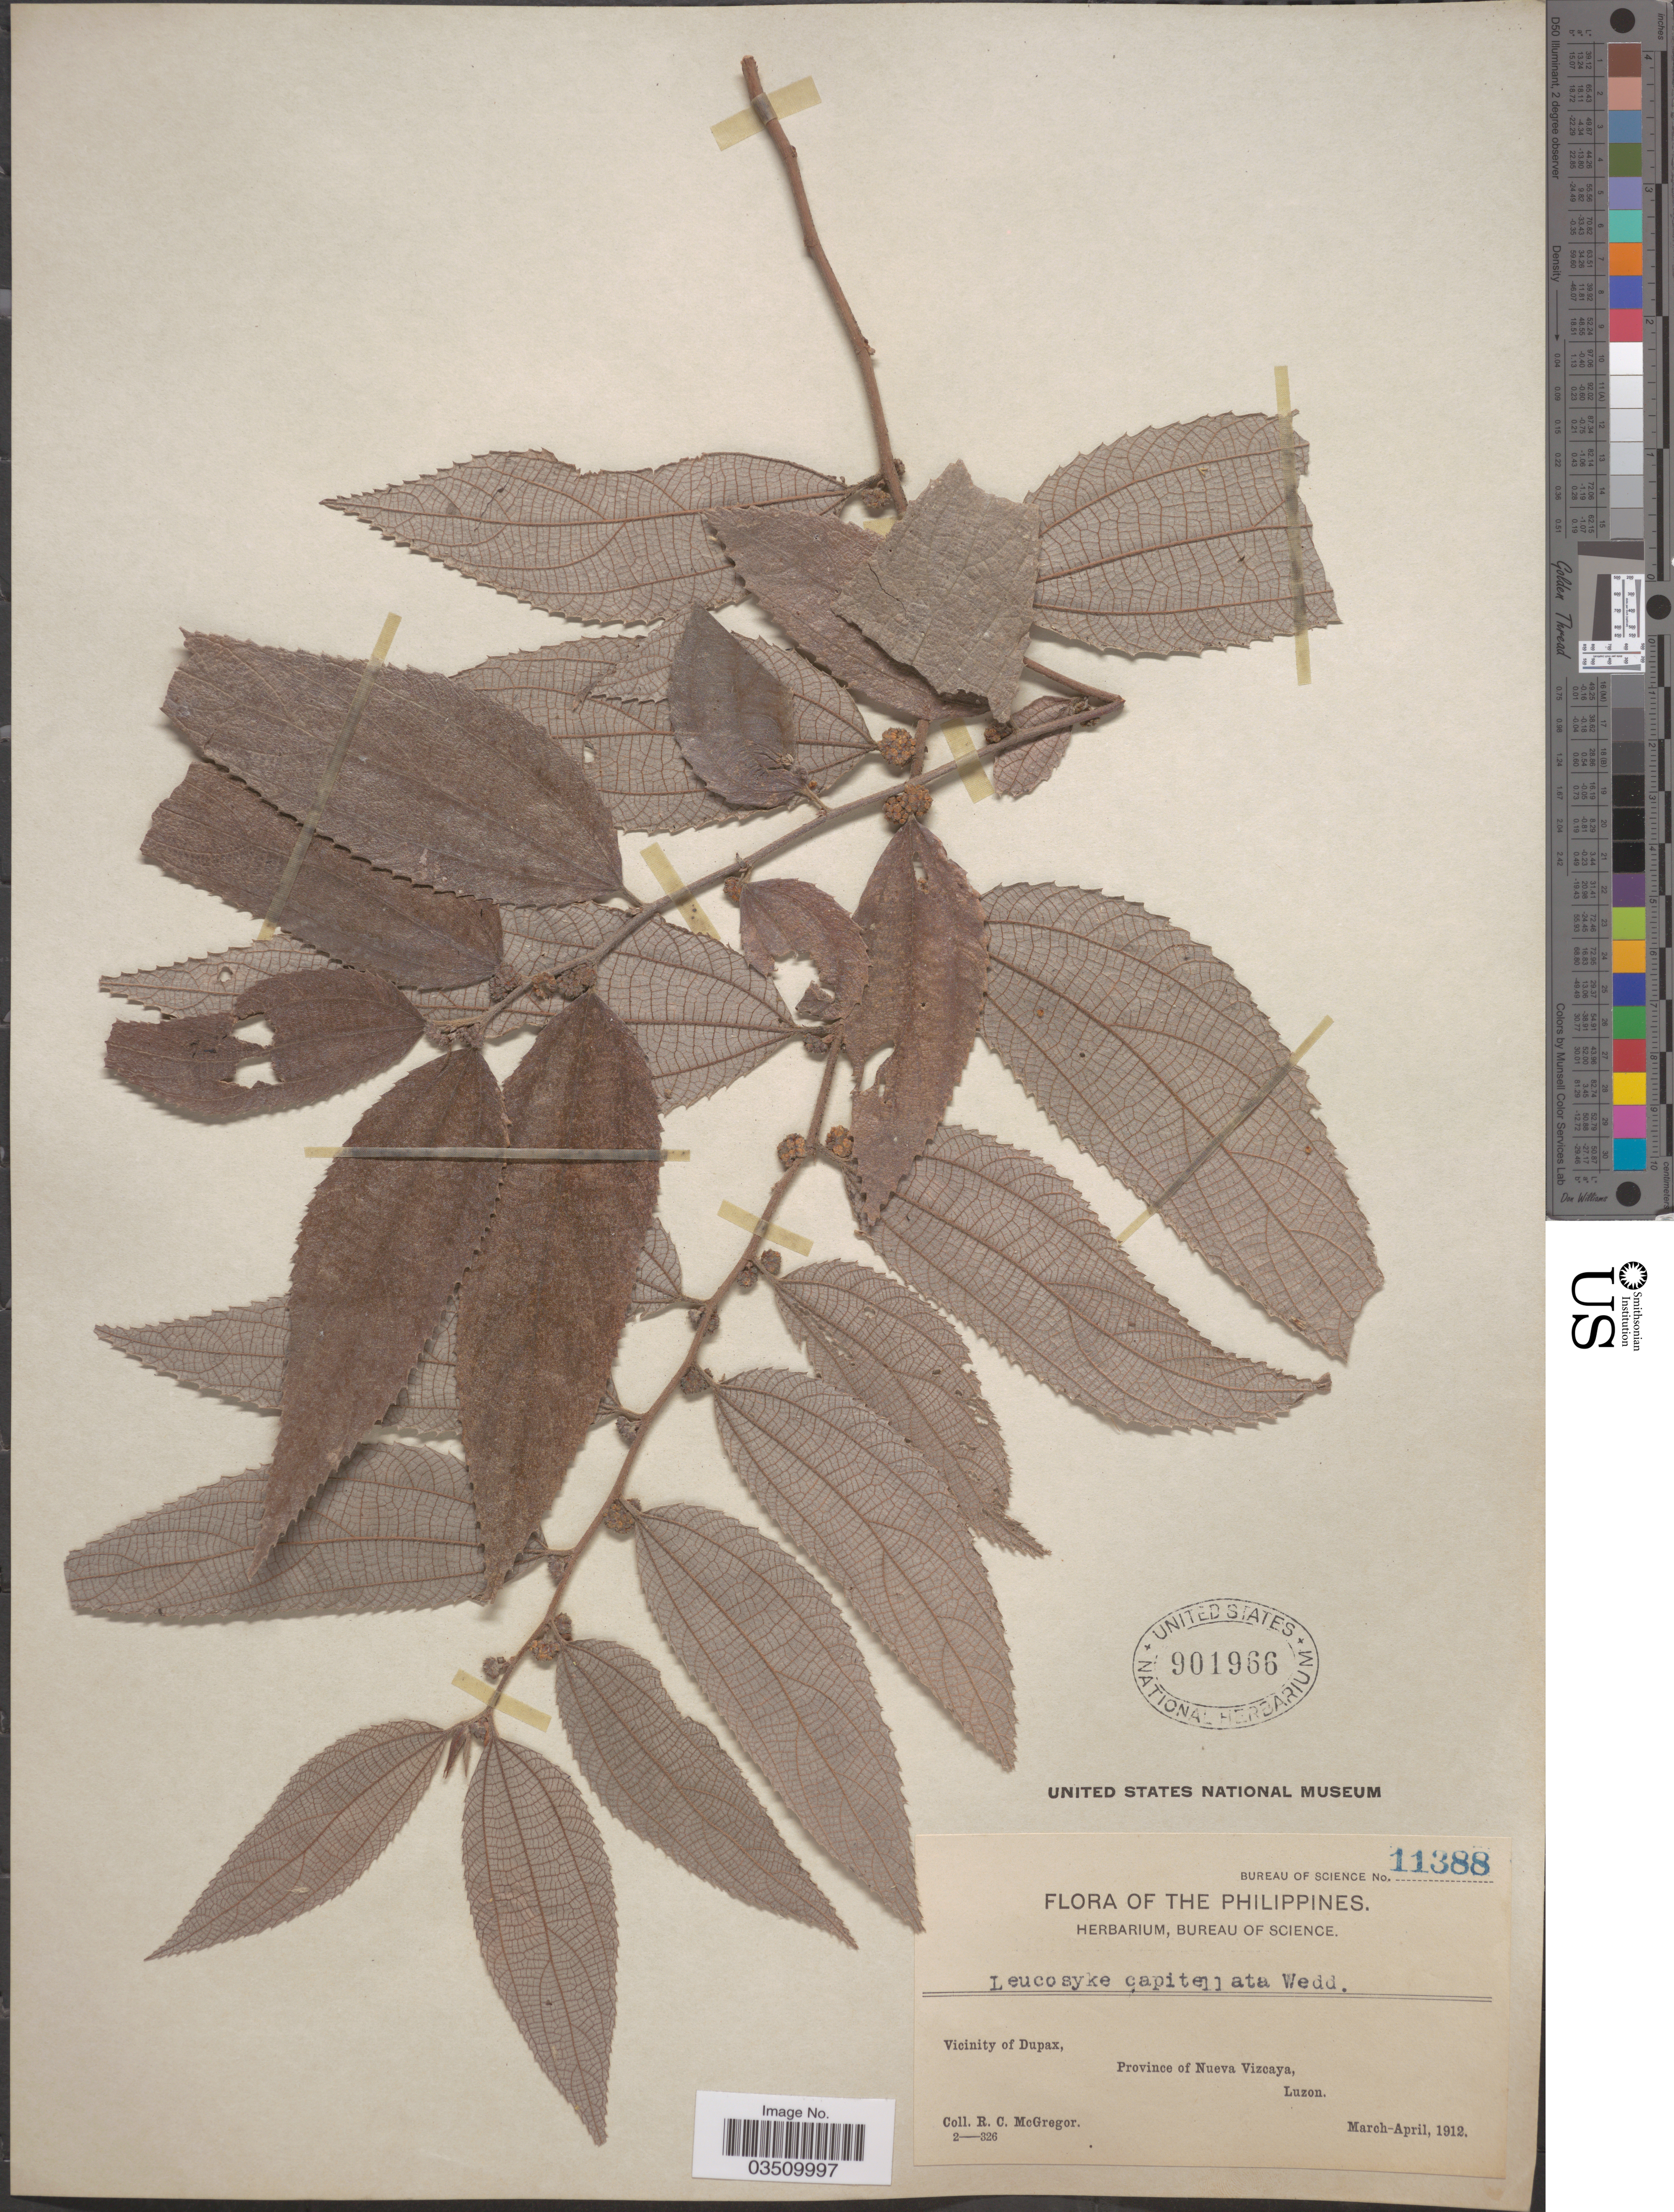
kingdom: Plantae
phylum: Tracheophyta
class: Magnoliopsida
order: Rosales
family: Urticaceae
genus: Leucosyke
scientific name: Leucosyke capitellata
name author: (Poir.) Wedd.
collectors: R. C. McGregor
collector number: Bureau of Science 11388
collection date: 1912-03/1912-04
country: Philippines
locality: Vicinity of Dupax, Province of Nueva Vizcaya, Luzon.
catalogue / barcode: US 901966